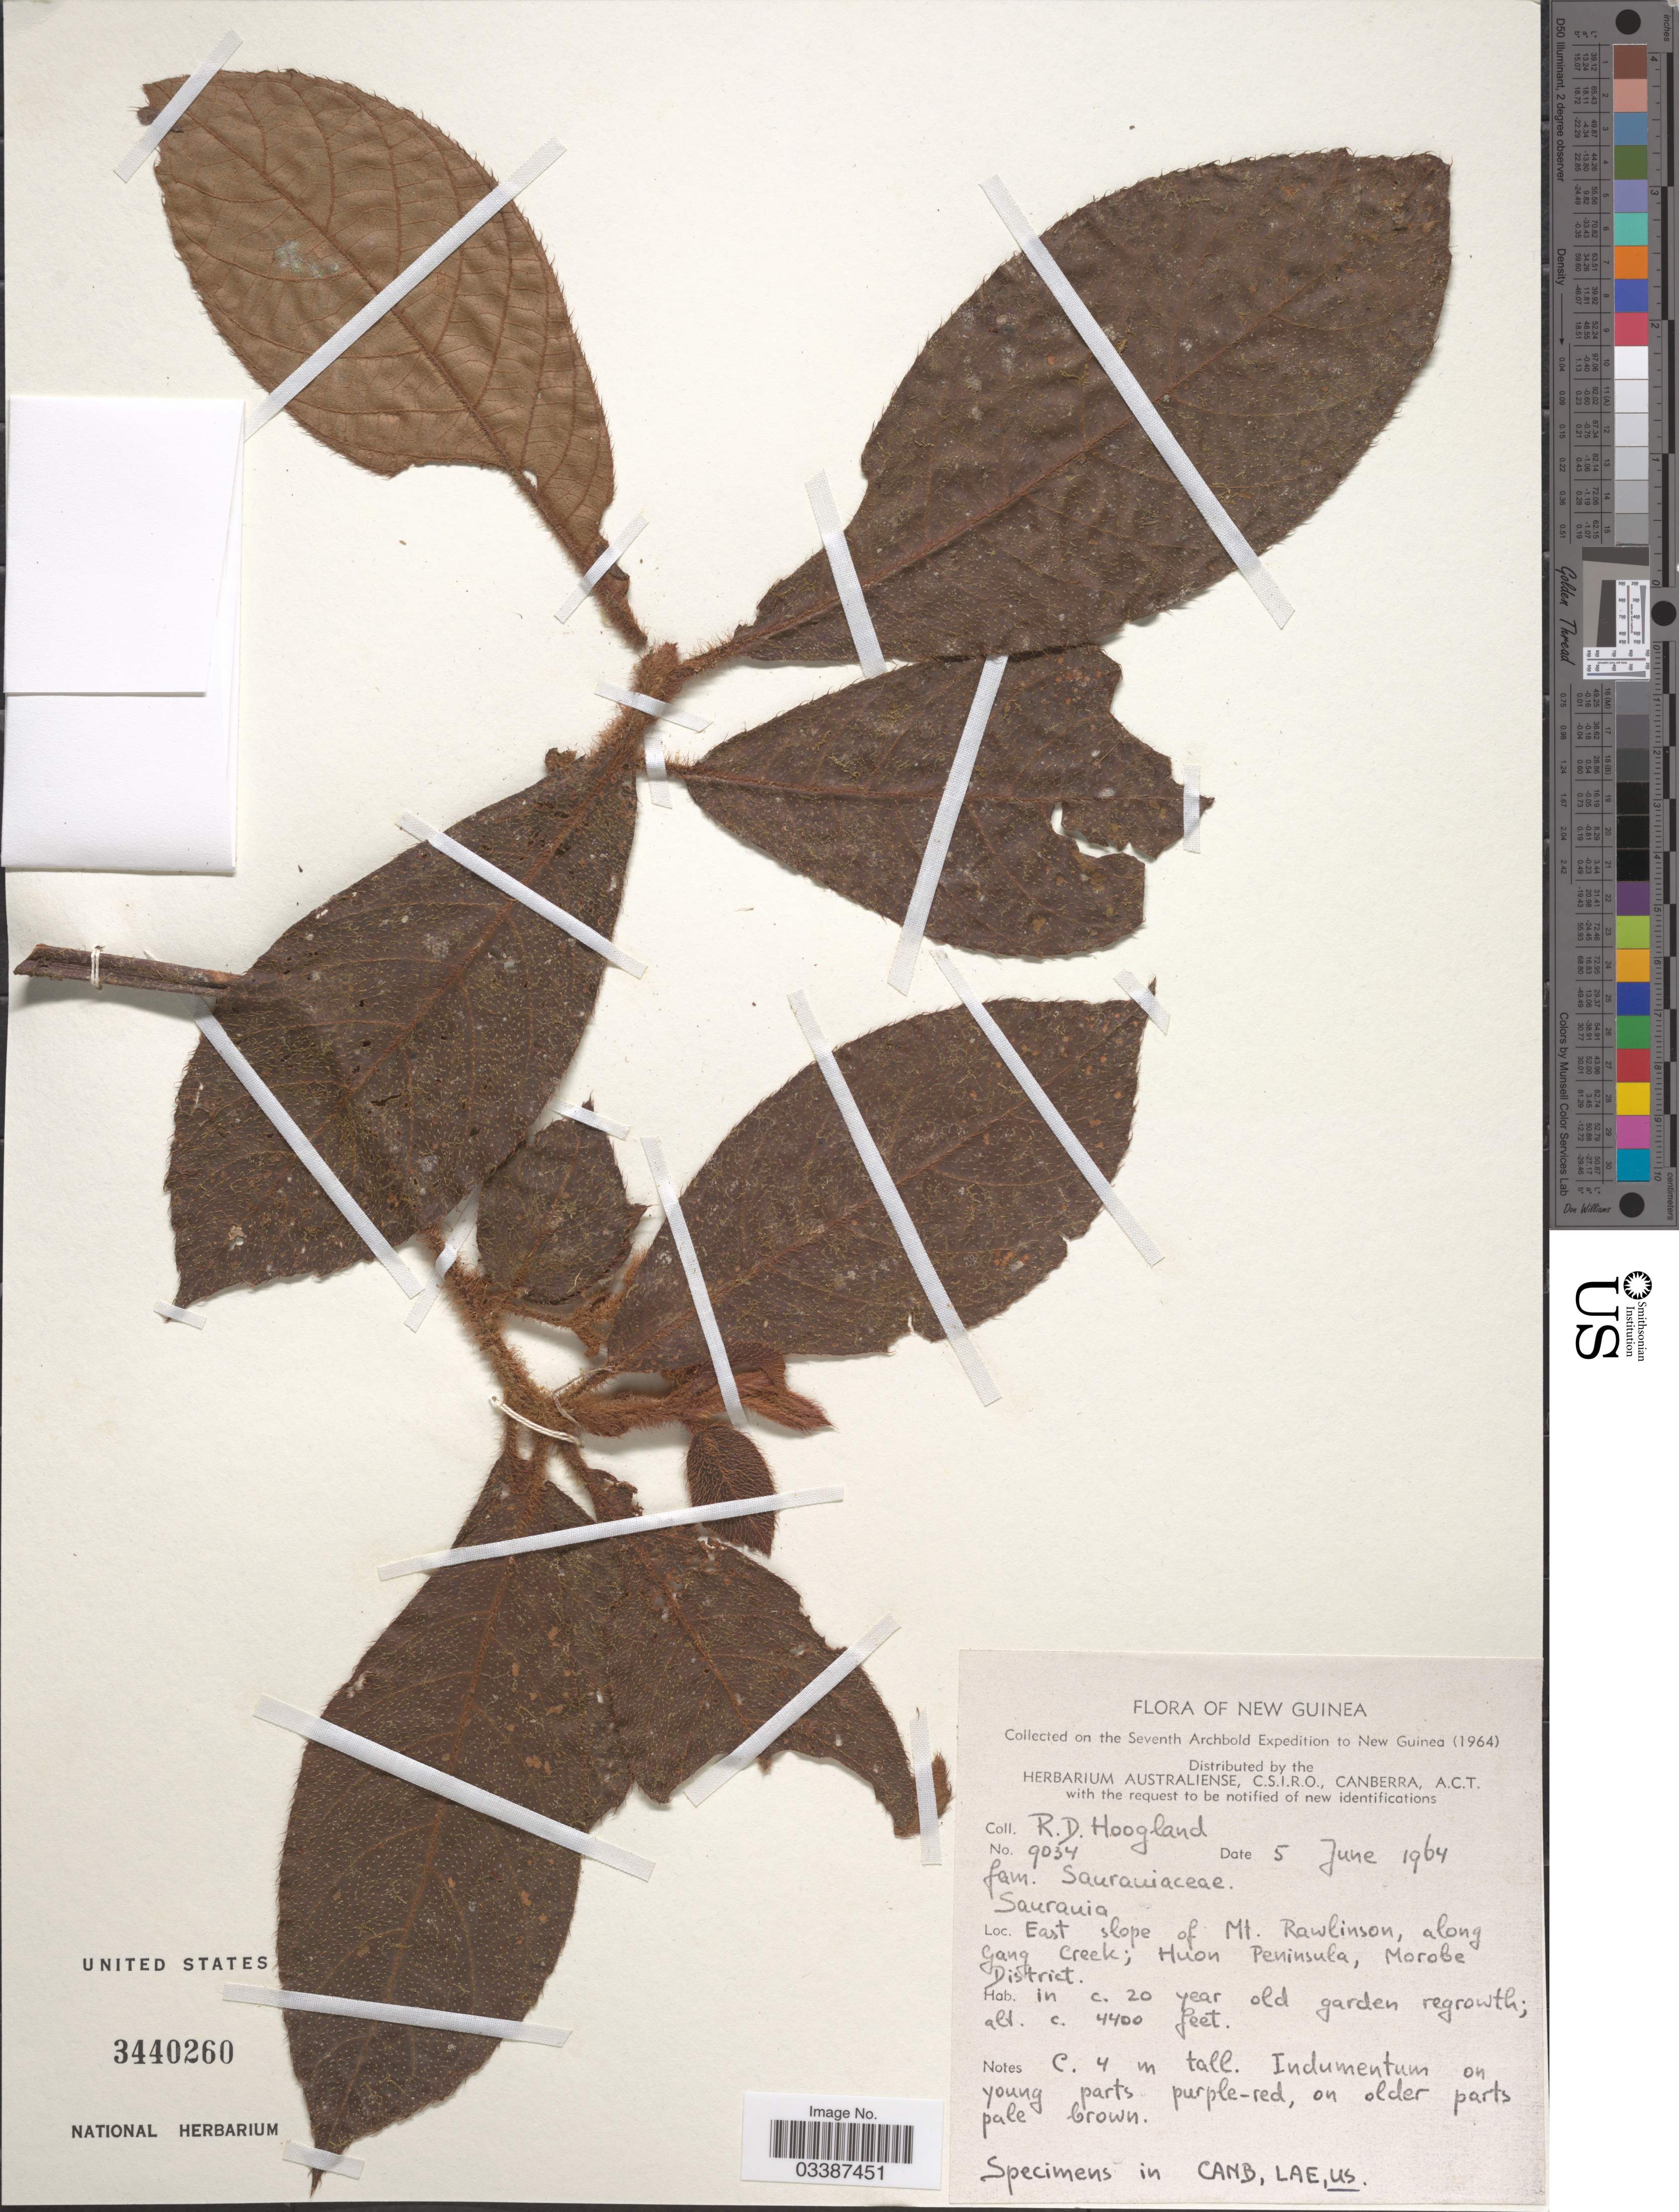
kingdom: Plantae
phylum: Tracheophyta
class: Magnoliopsida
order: Ericales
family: Actinidiaceae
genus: Saurauia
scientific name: Saurauia sp.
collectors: R. D. Hoogland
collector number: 9034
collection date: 1964-06-05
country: Papua New Guinea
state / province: Morobe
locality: New Guinea. East slope of Mt. Rawlinson, along Gang Creek; Huon Peninsula, Morobe District. In c. 20 year old garden regrowth.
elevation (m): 1341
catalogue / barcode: US 3440260